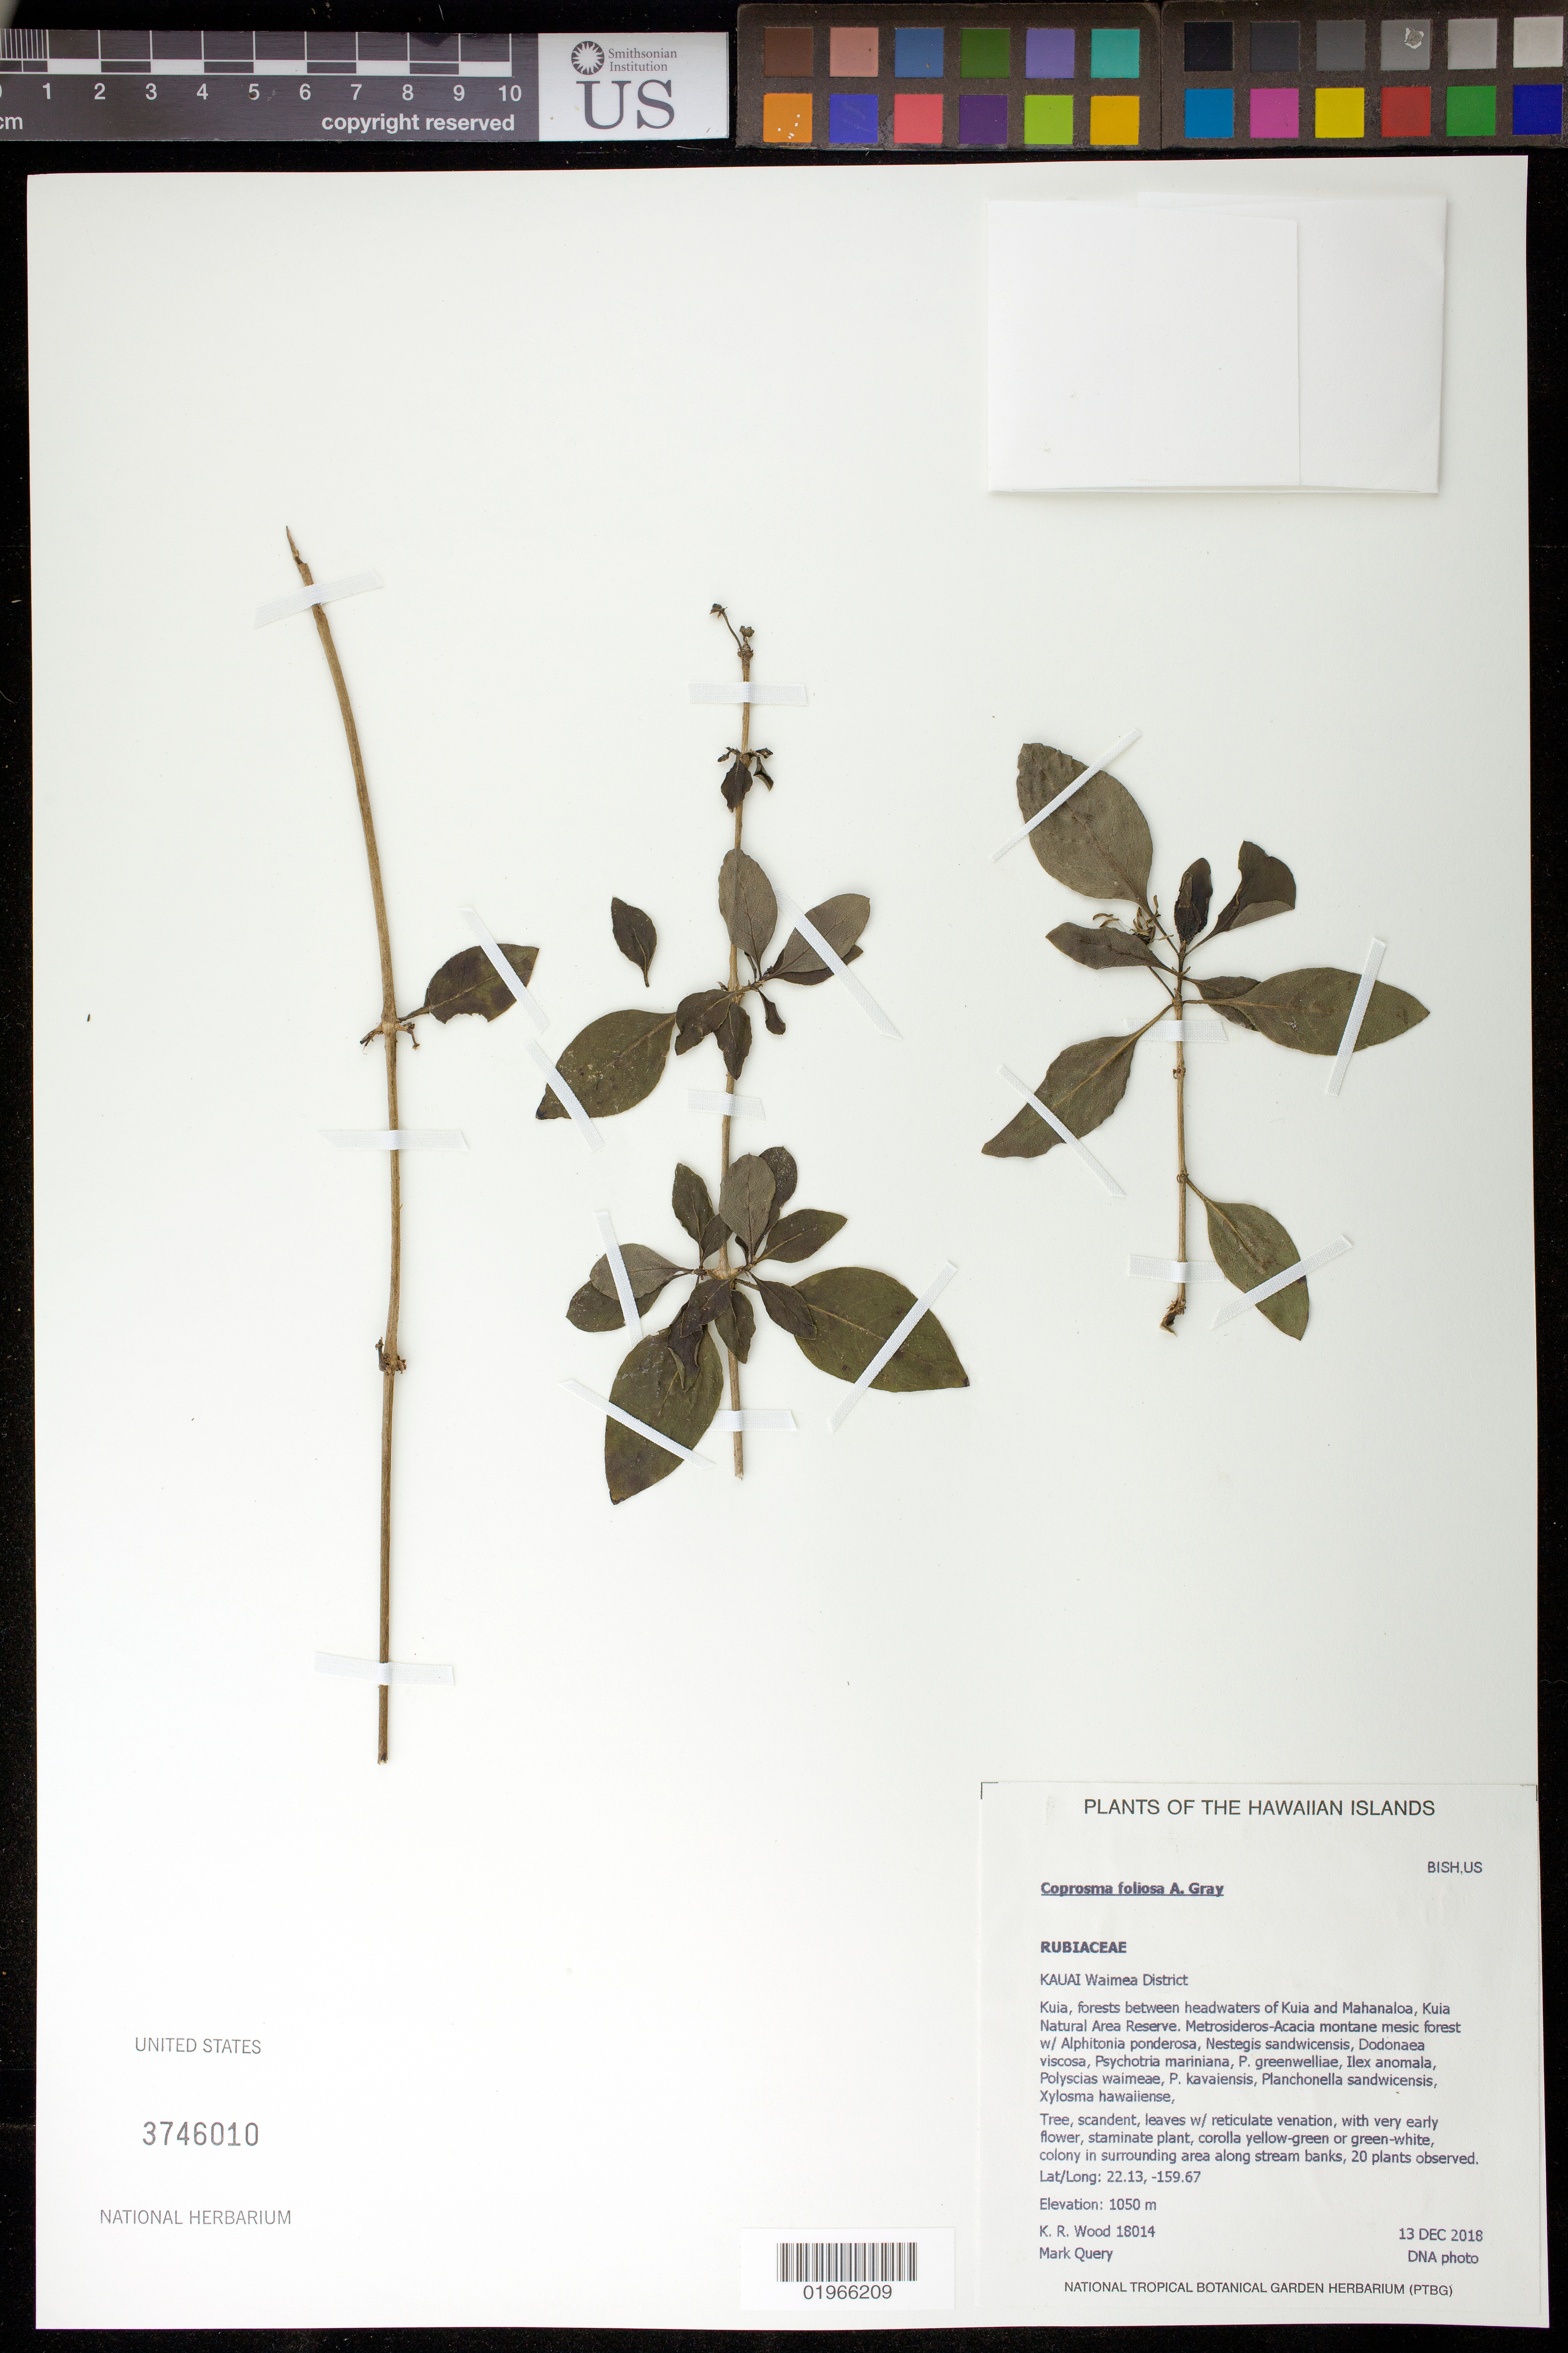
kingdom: Plantae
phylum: Tracheophyta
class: Magnoliopsida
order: Gentianales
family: Rubiaceae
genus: Coprosma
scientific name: Coprosma foliosa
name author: A. Gray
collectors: K. R. Wood & M. Query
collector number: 18014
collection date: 2018-12-13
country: United States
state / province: Hawaii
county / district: Kauai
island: Kaua'i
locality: Waimea District, Kuia, forests between headwaters of Kuia and Mahanaloa, Kuia Natural Area Reserve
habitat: Montane mesic forest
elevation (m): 1050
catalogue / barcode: US 3746010